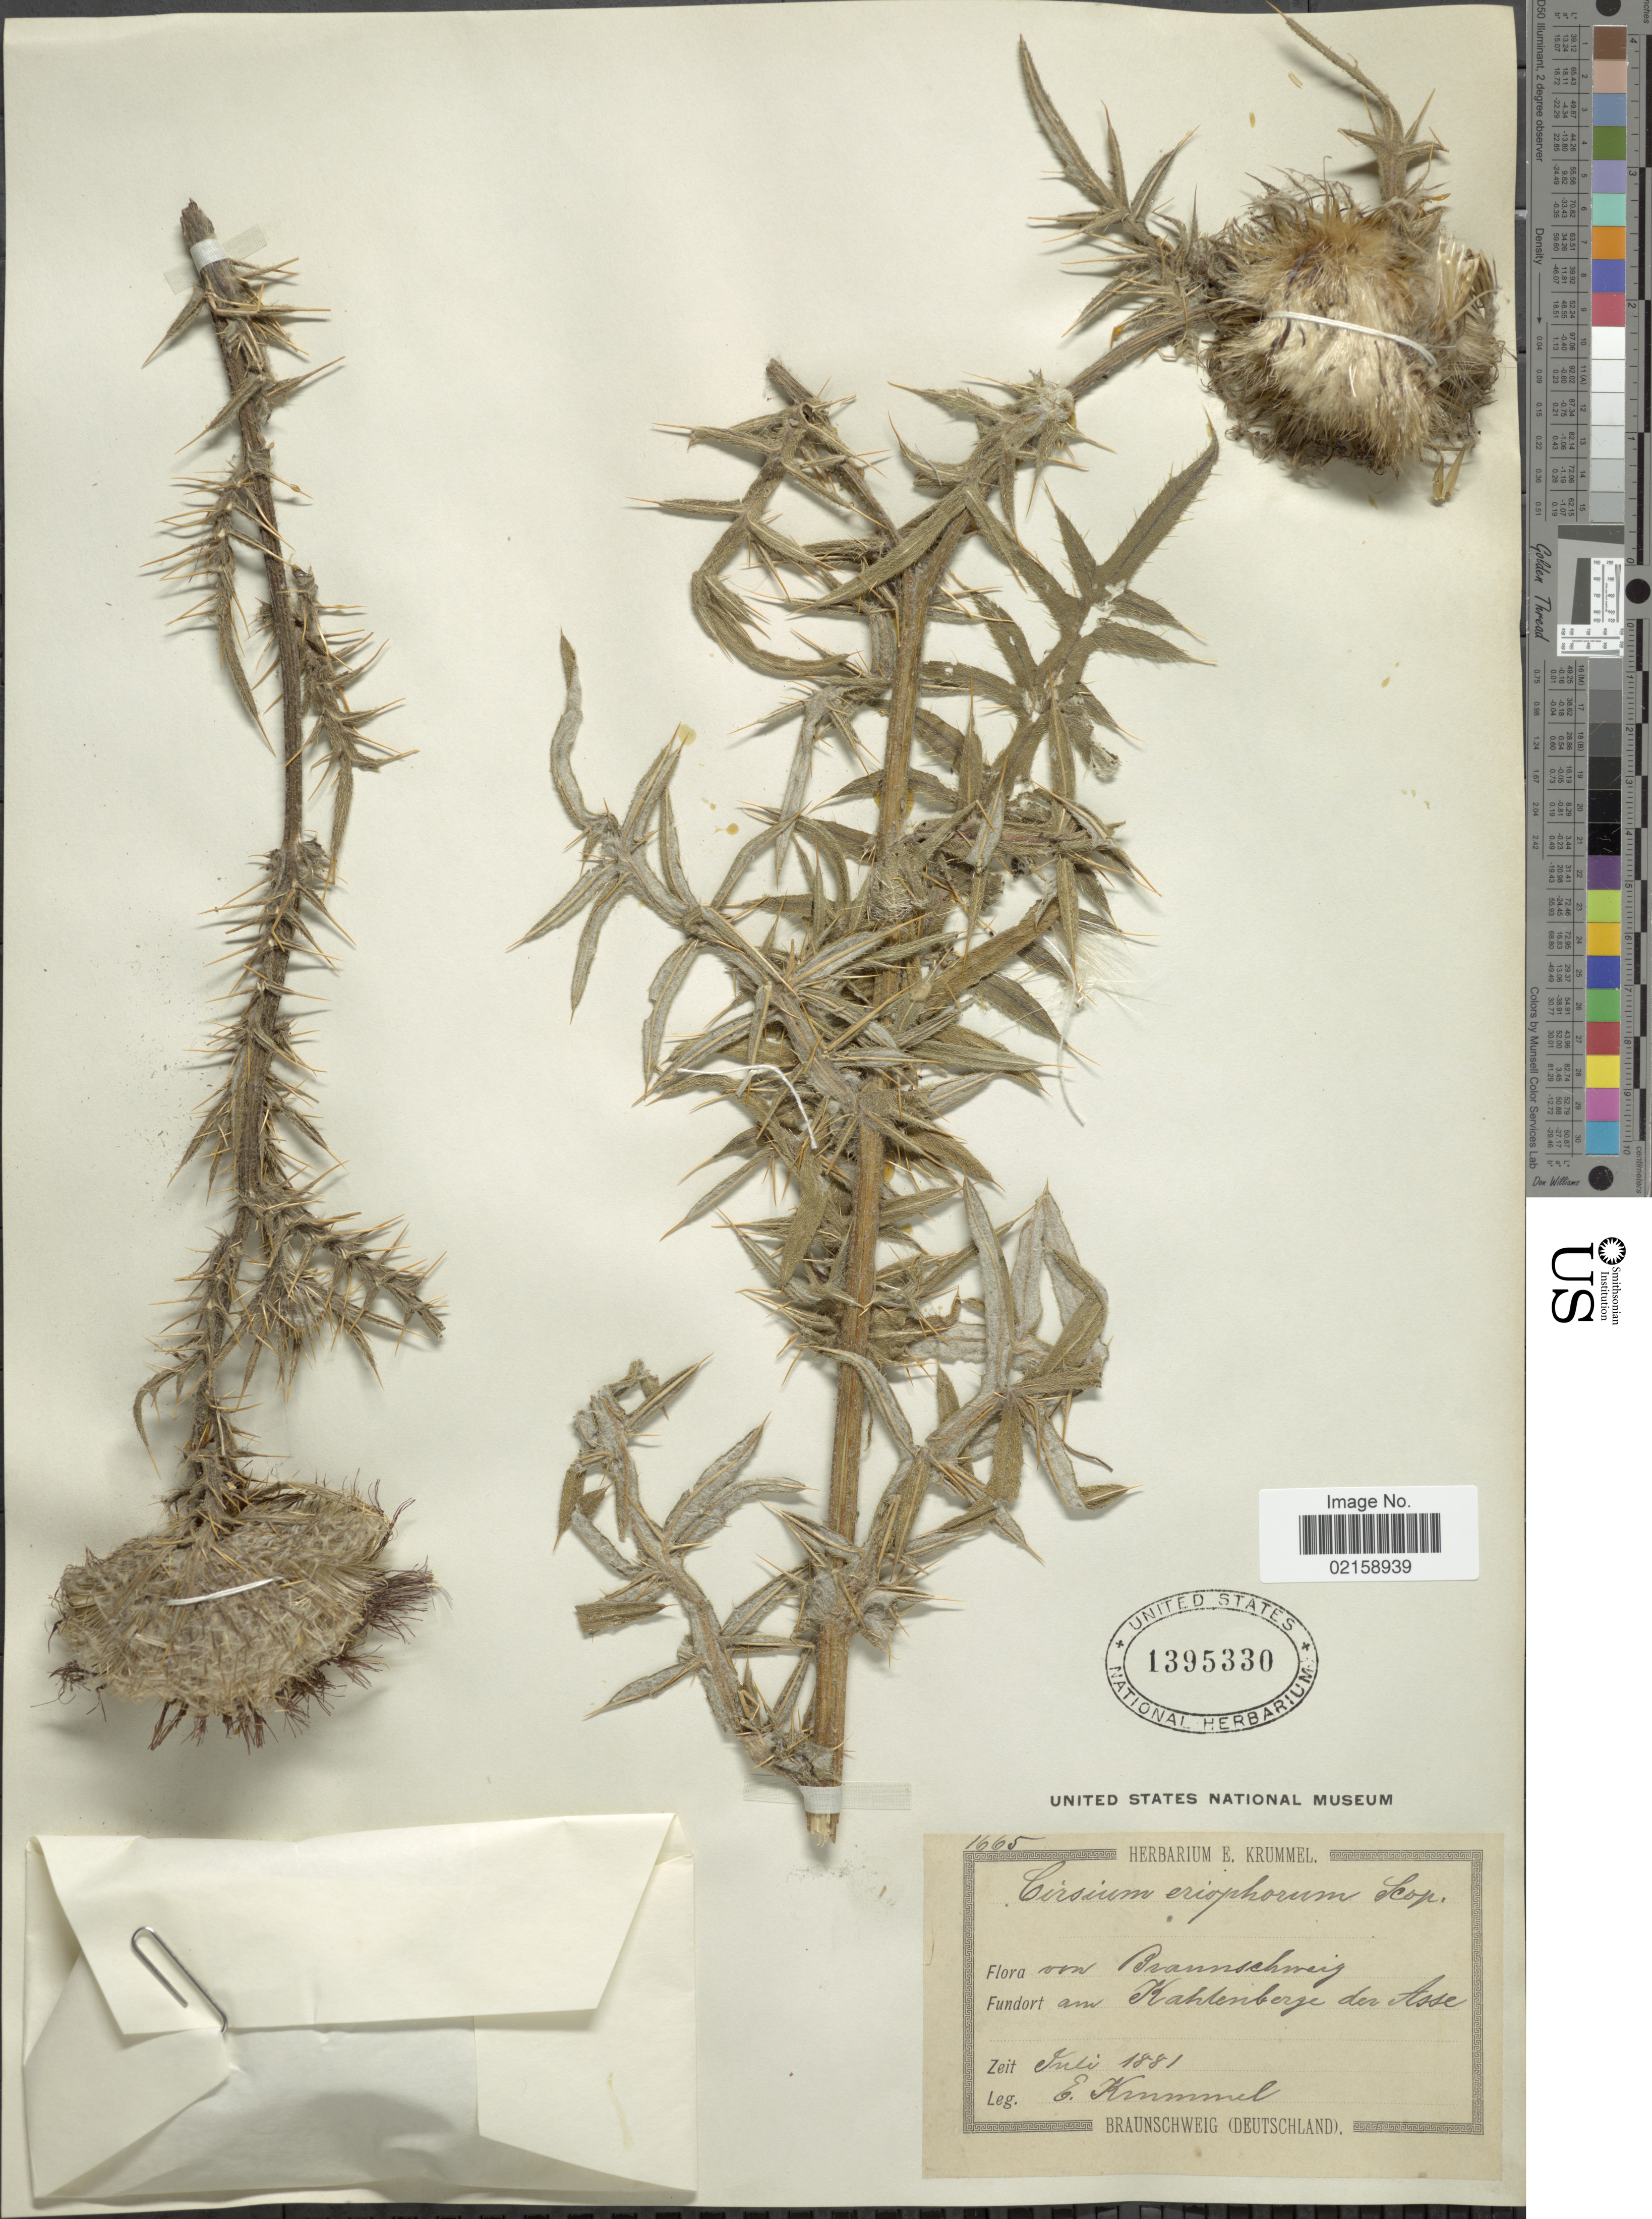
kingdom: Plantae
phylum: Tracheophyta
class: Magnoliopsida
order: Asterales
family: Asteraceae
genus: Cirsium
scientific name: Cirsium eriophorum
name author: (L.) Scop.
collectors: E. Krummel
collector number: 1665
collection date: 1881-07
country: Germany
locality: Braunschweig, fundort am Kahleriberge der Asse. [interpreted]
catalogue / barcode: US 1395330